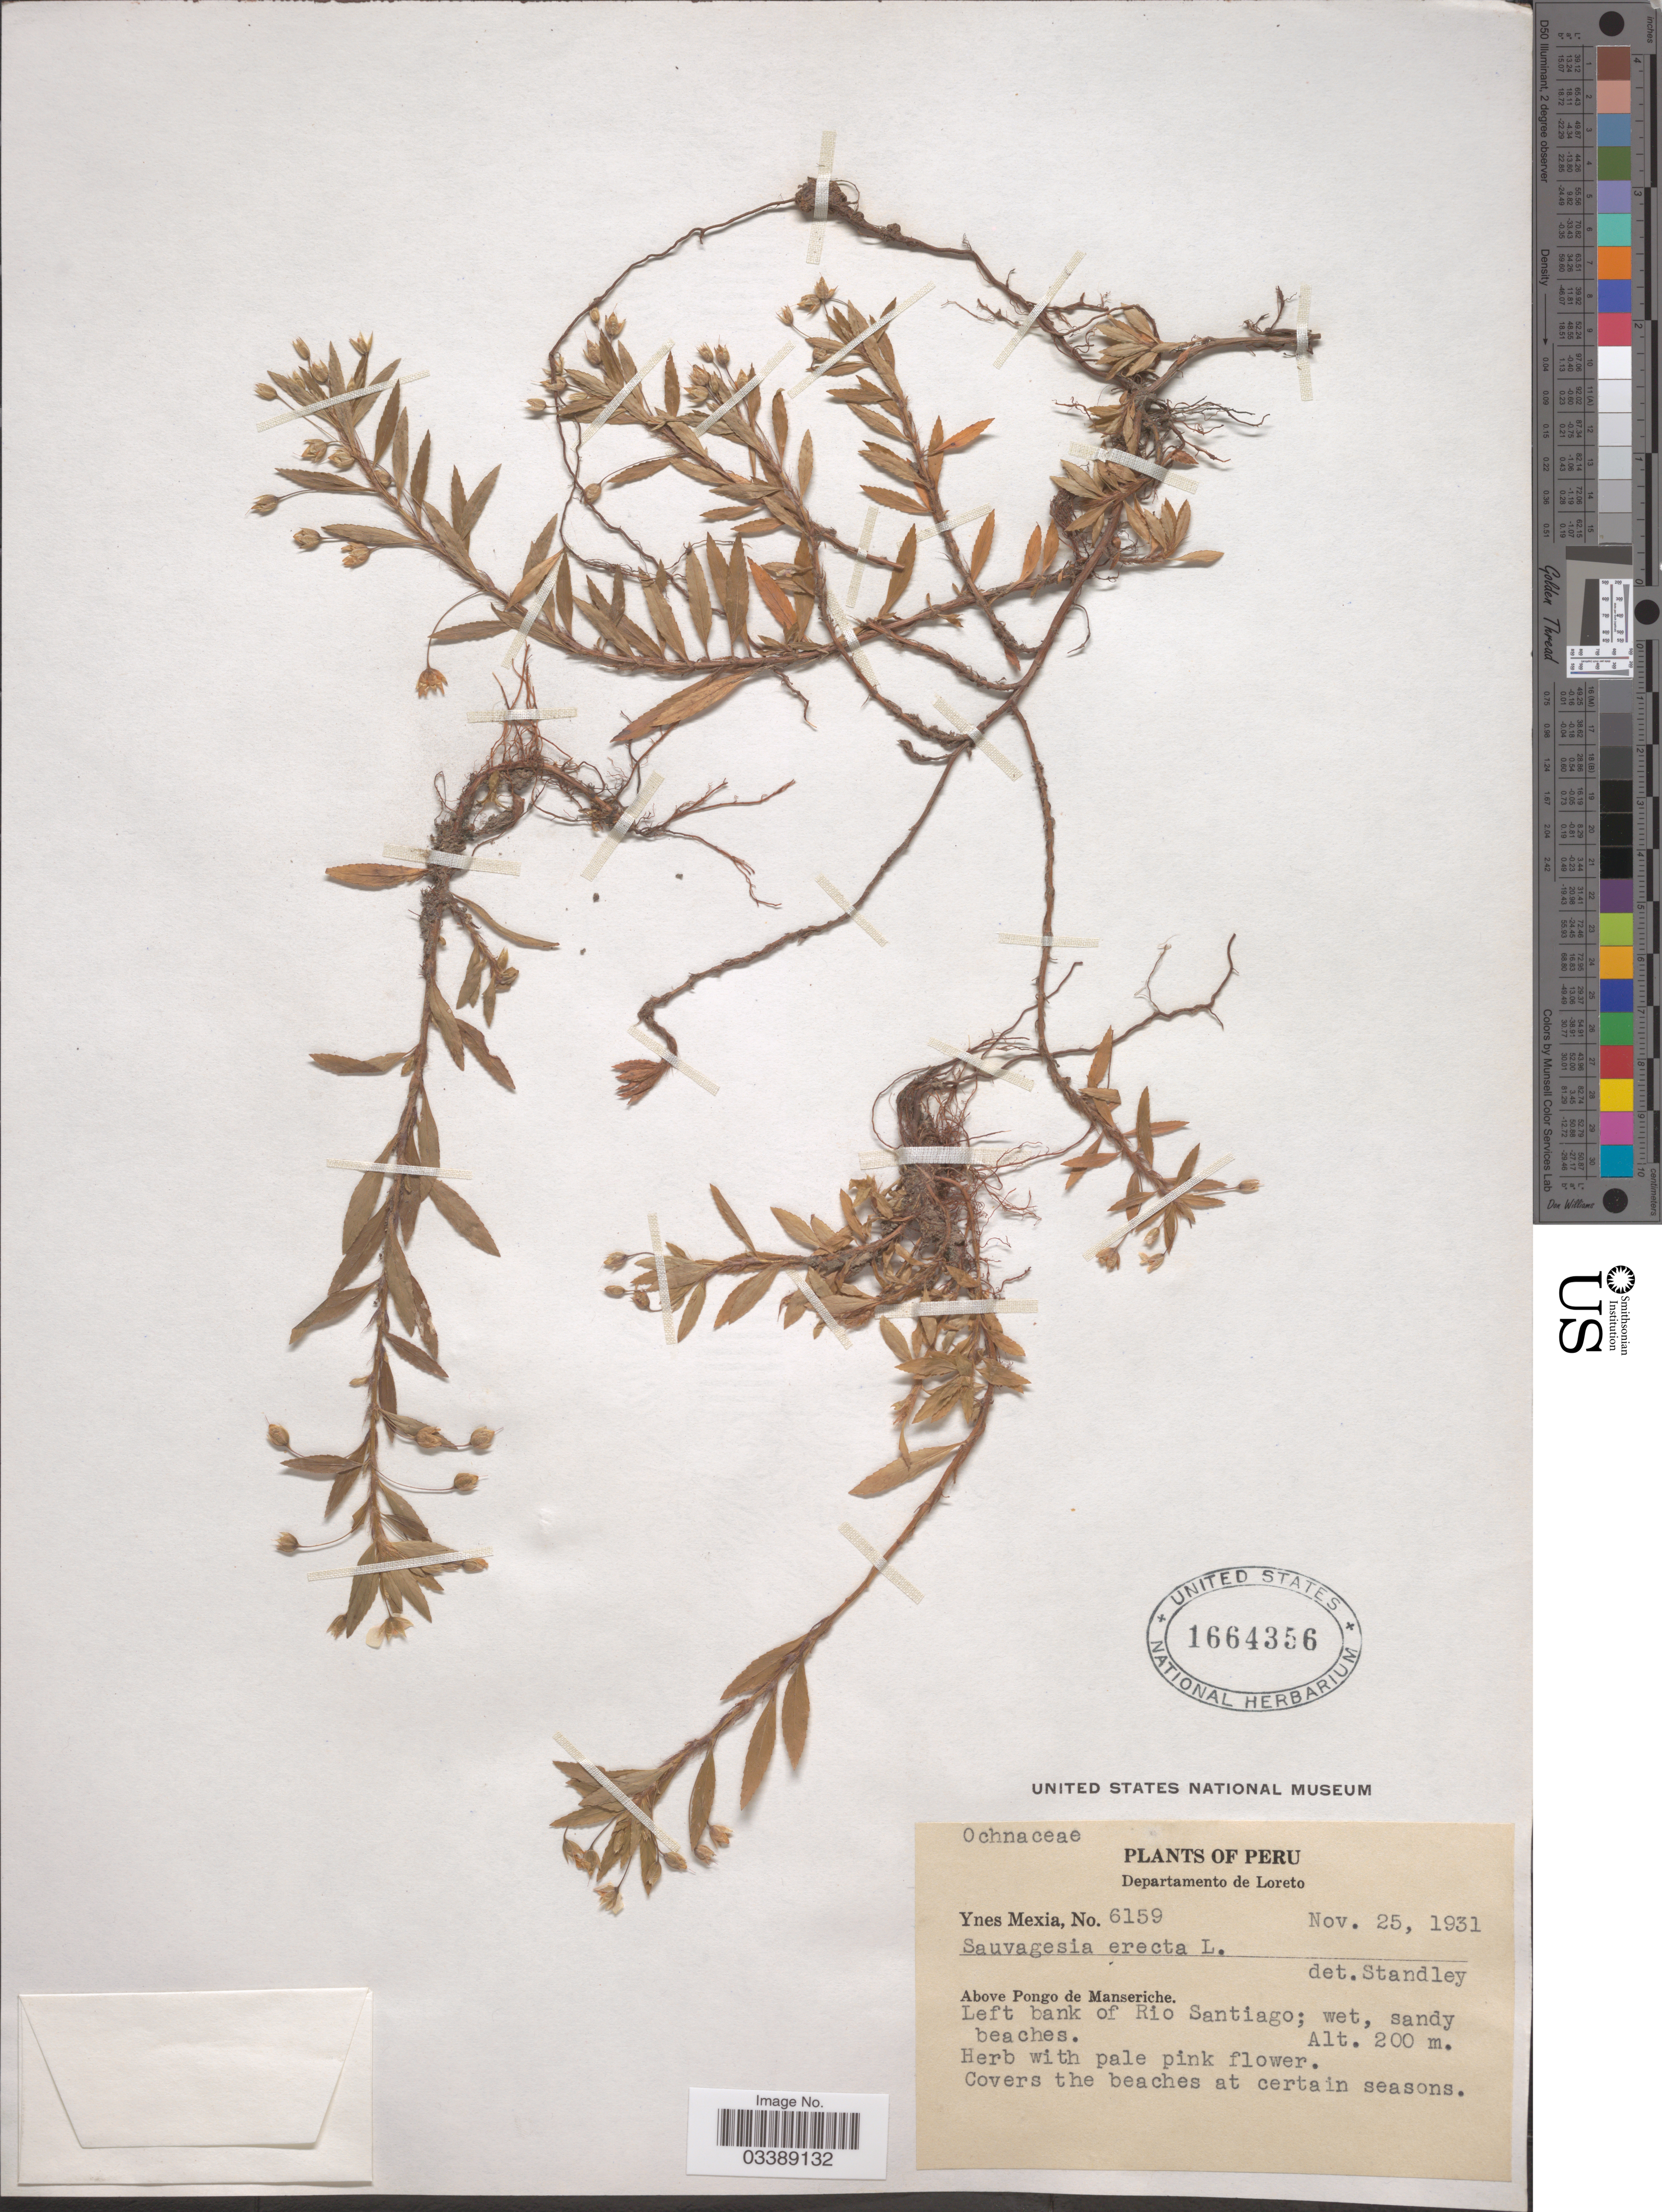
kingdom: Plantae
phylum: Tracheophyta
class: Magnoliopsida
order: Malpighiales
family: Ochnaceae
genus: Sauvagesia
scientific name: Sauvagesia erecta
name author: L.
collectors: Y. Mexia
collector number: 6159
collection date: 1931-11-25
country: Peru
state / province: Loreto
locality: Departamento de Loreto. Above Pongo de Manseriche. Left bank of Rio Santiago.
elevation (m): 200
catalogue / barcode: US 1664356